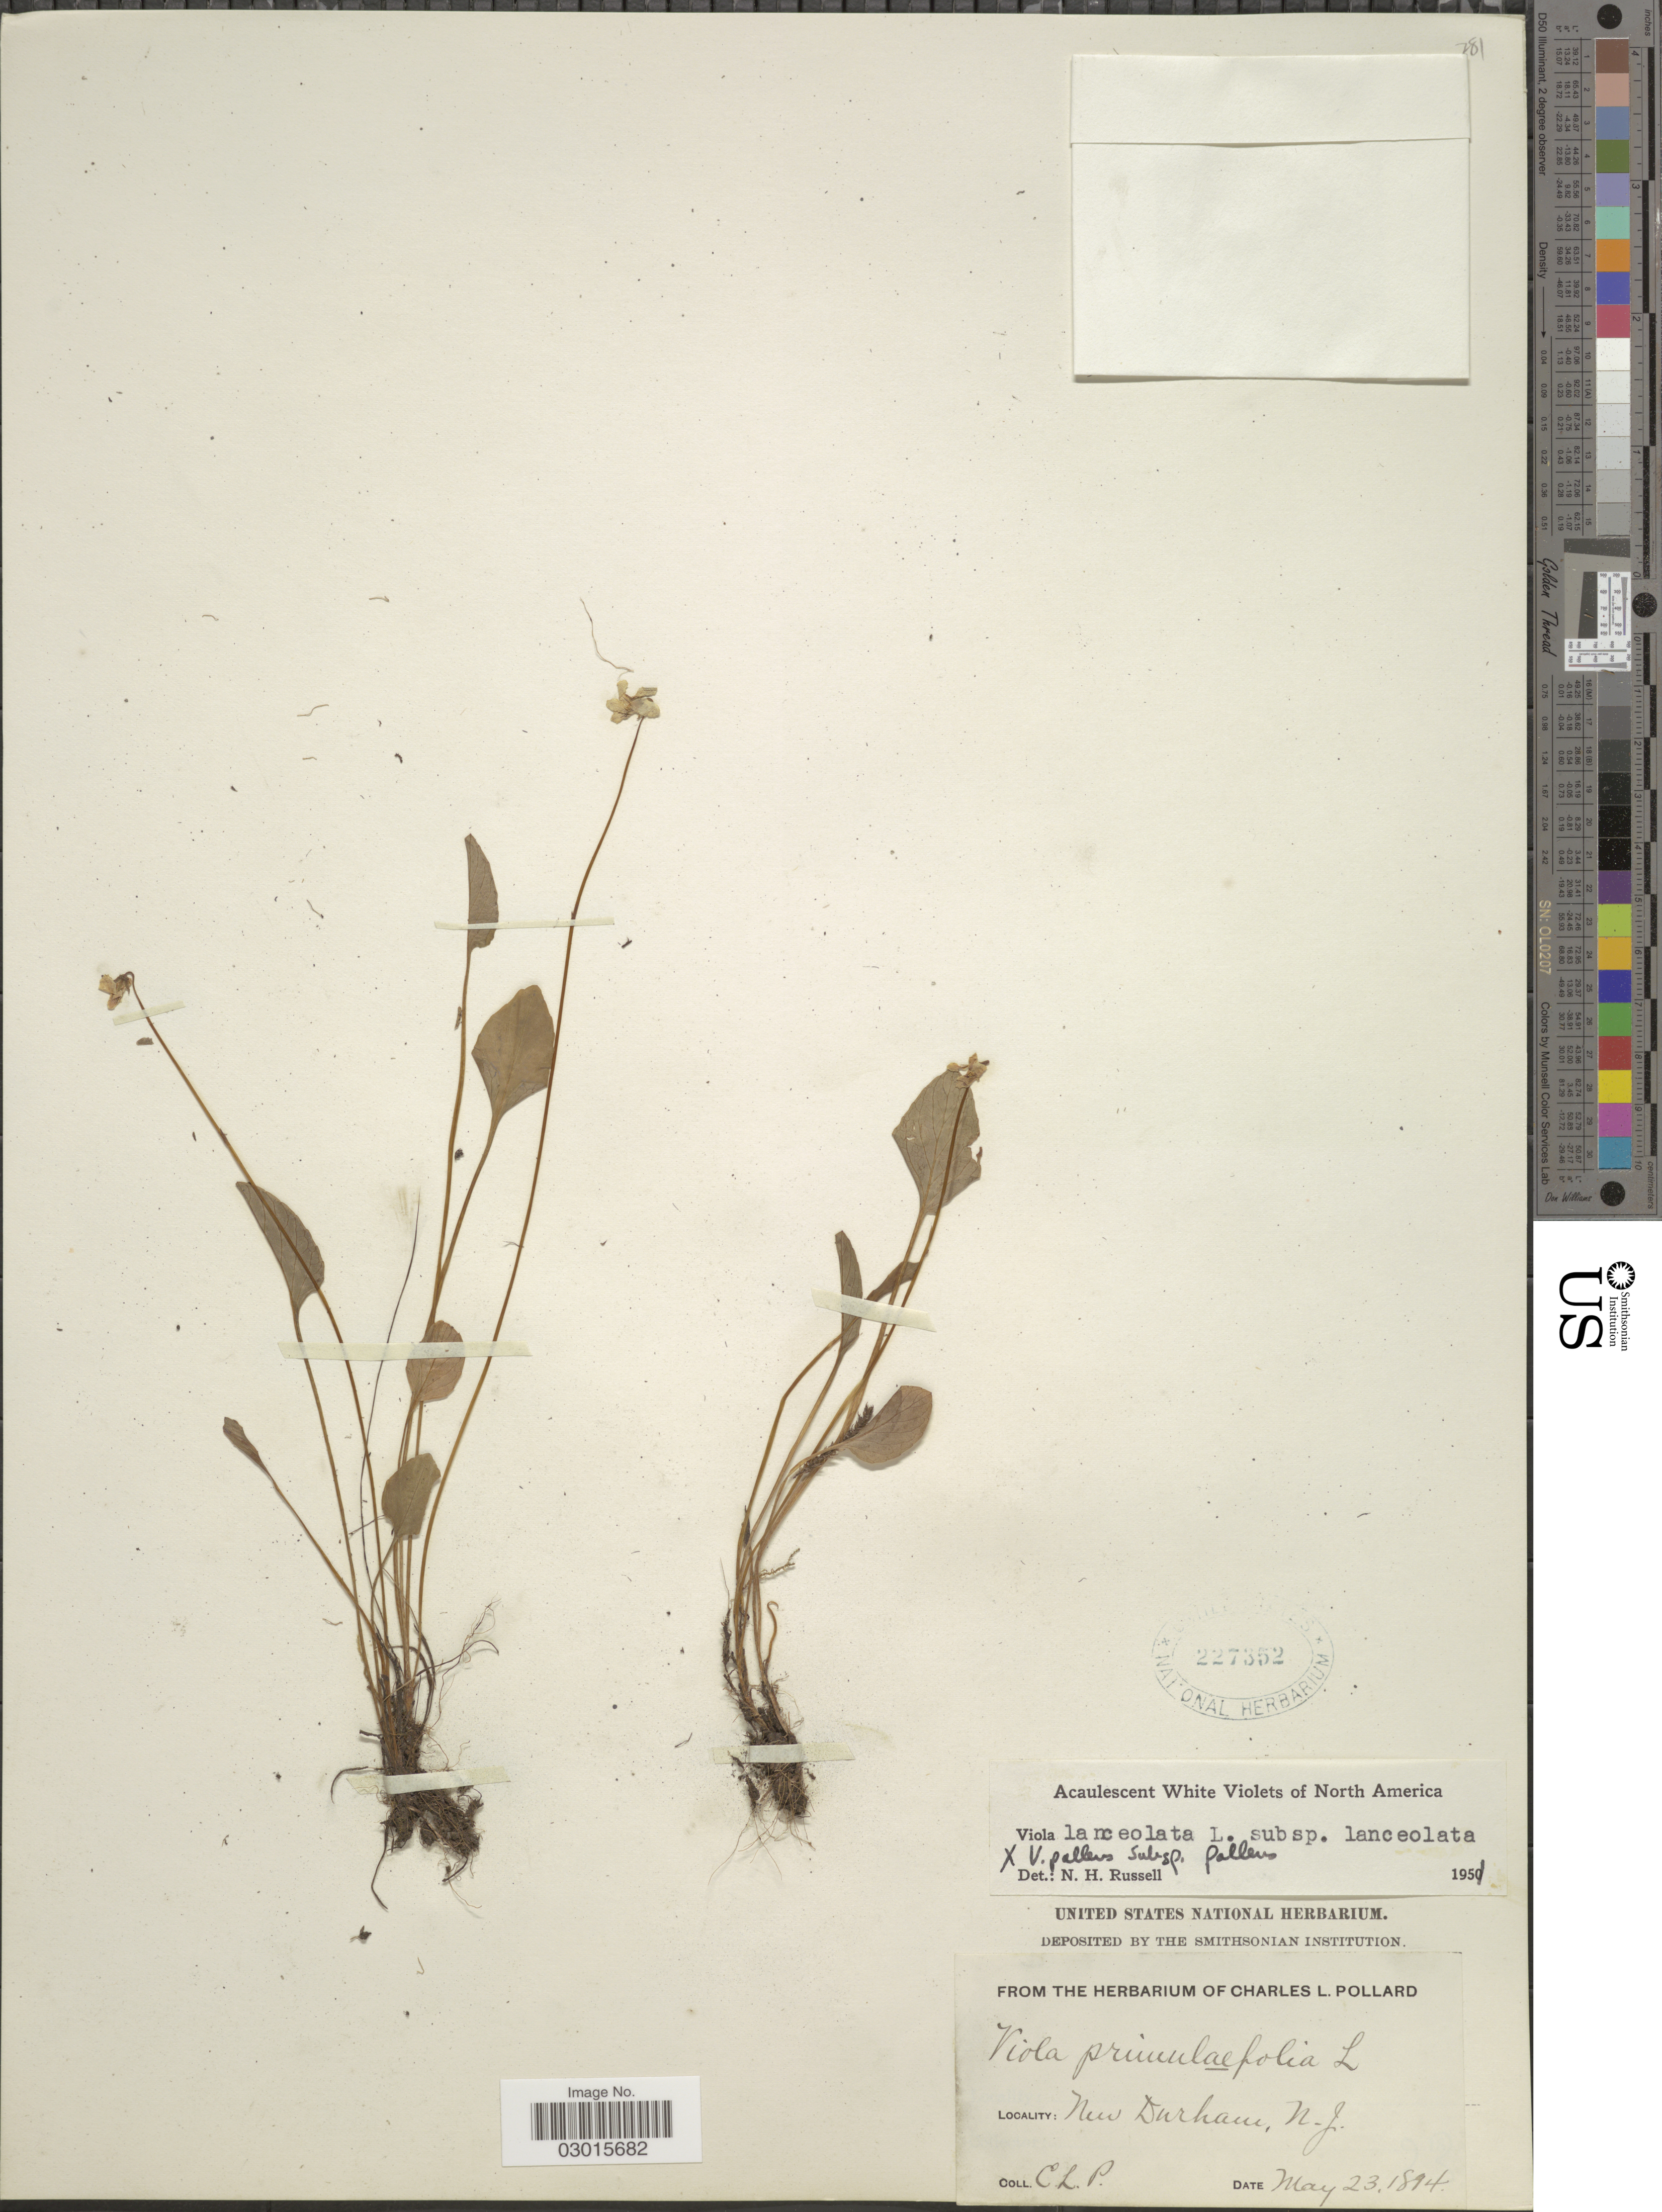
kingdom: Plantae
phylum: Tracheophyta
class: Magnoliopsida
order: Malpighiales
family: Violaceae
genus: Viola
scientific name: Viola lanceolata subsp. lanceolata x V. pallens (Banks ex Ging.) Brainerd subsp. pallens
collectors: C. L. Pollard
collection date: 1894-05-23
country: United States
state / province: New Jersey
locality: New Durham, N. J.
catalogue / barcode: US 227352